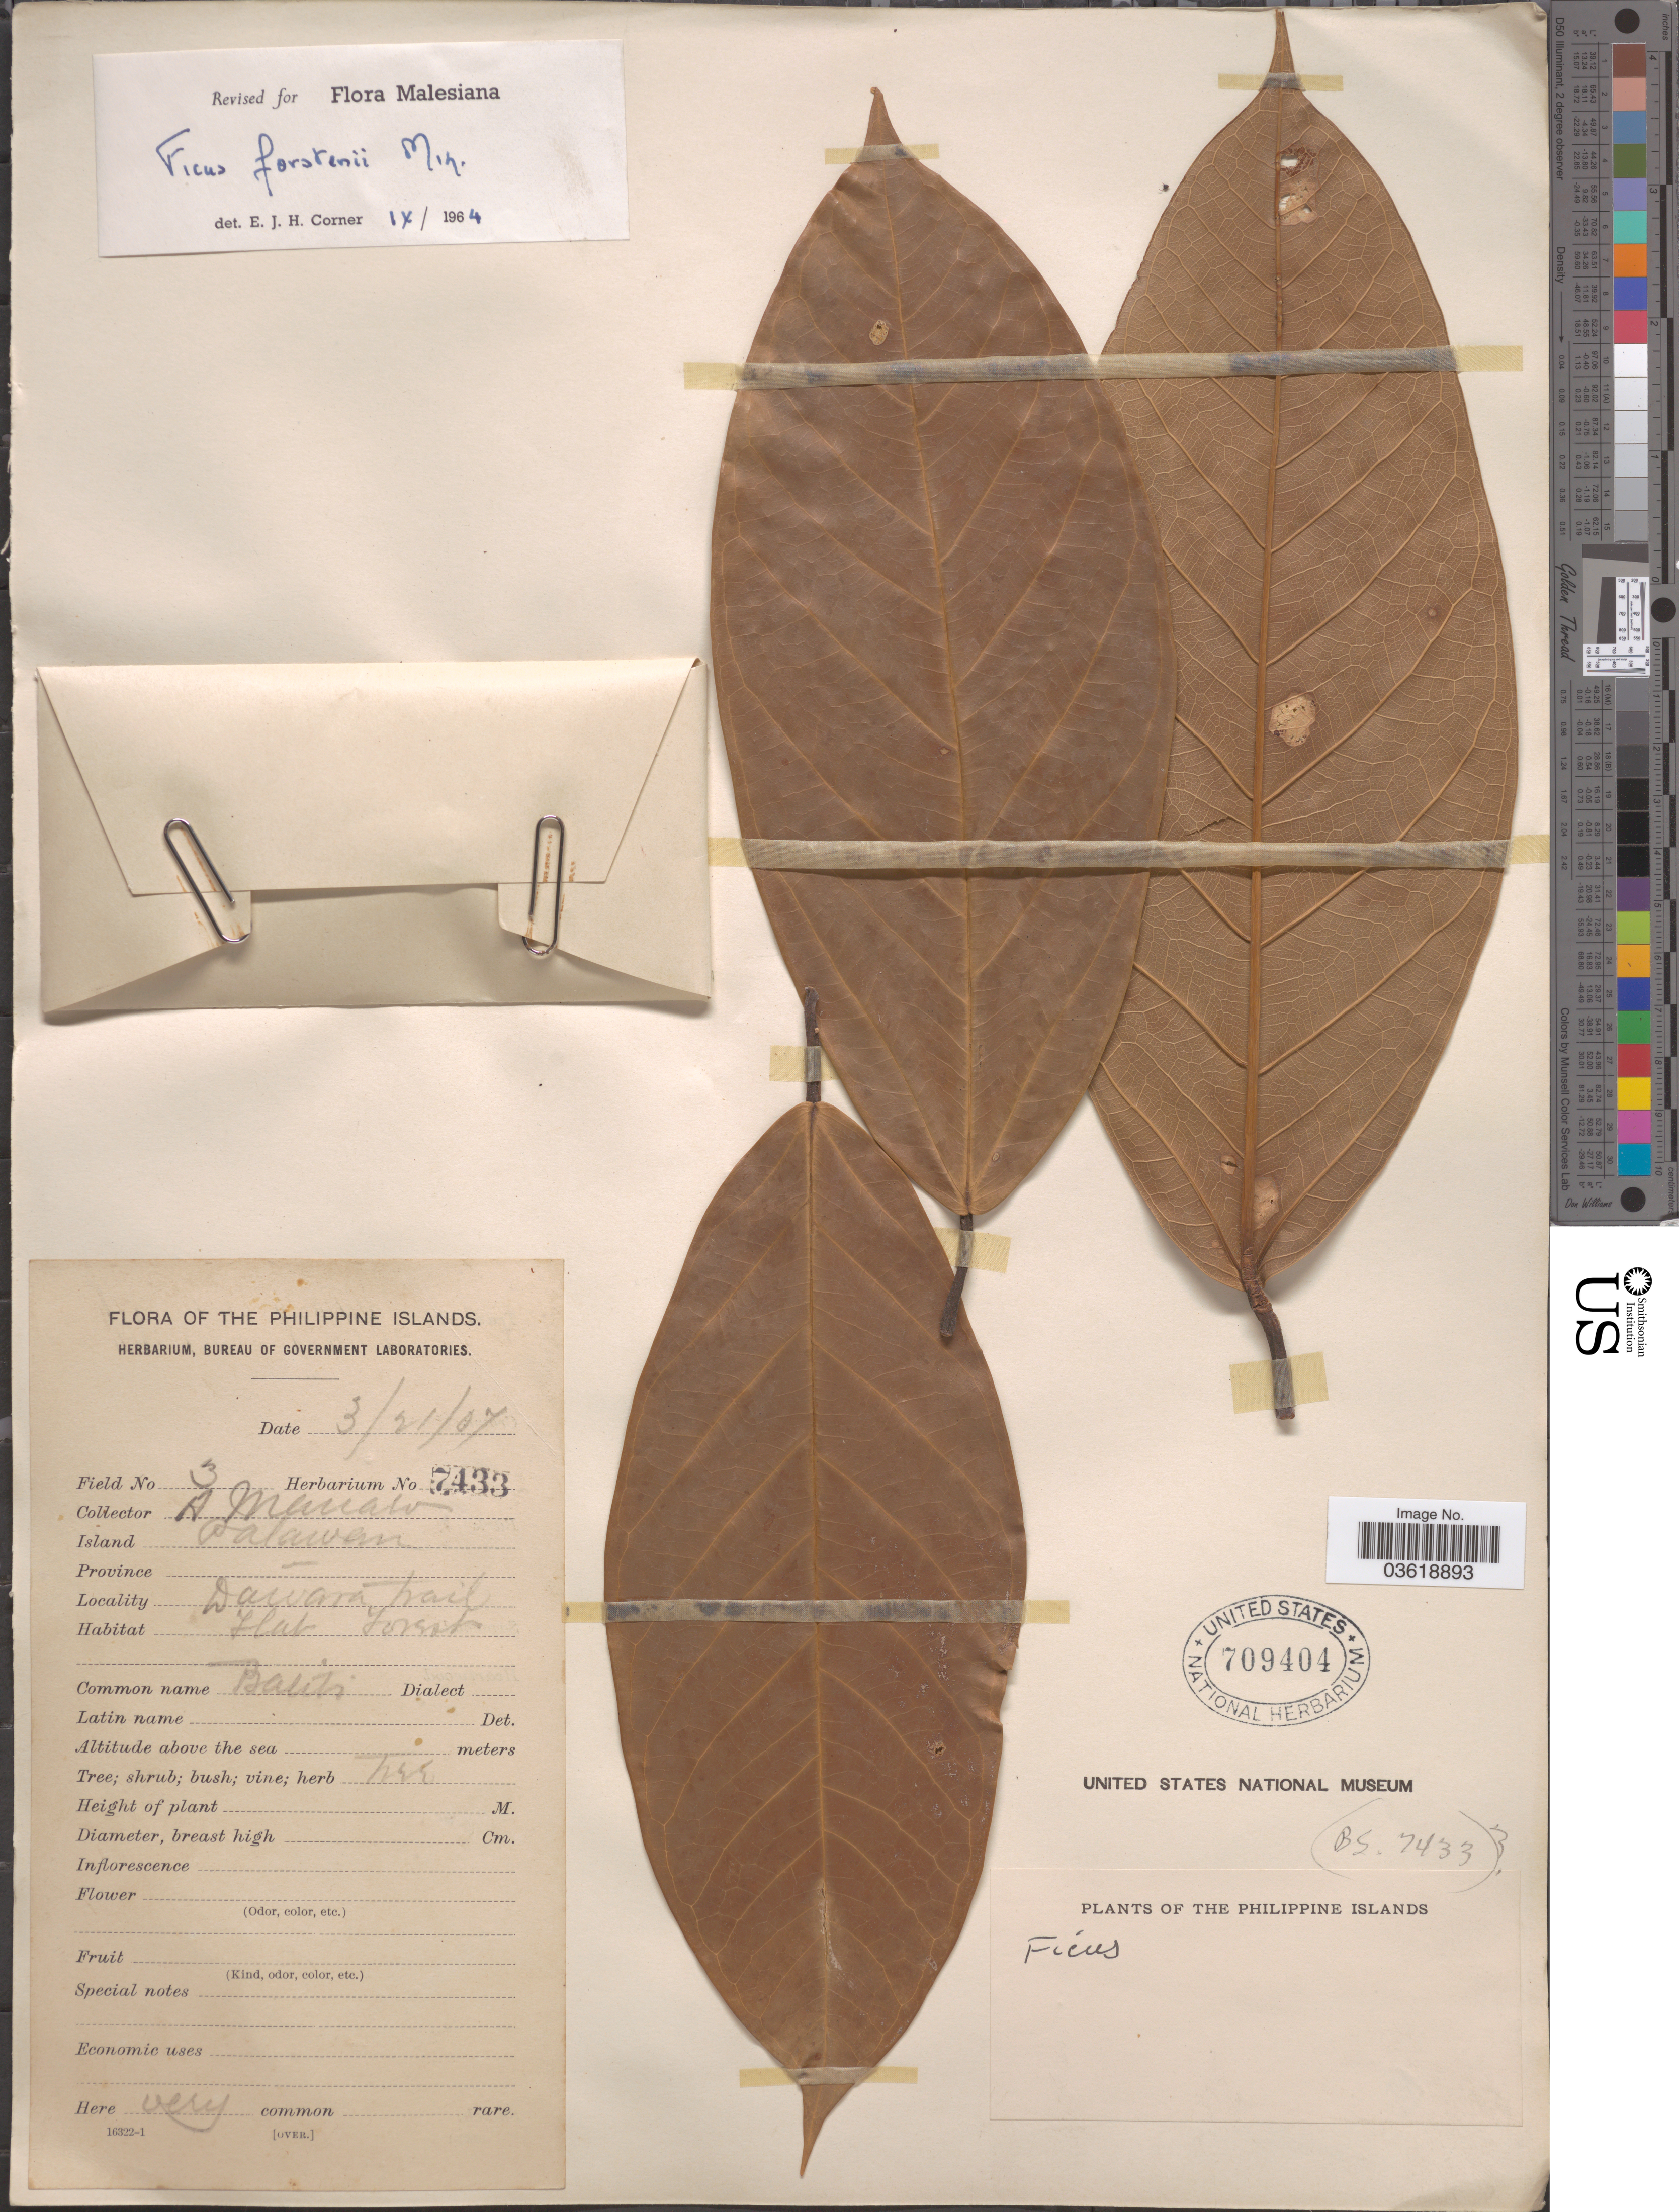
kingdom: Plantae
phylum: Tracheophyta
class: Magnoliopsida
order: Rosales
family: Moraceae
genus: Ficus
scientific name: Ficus forstenii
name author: Miq.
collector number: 3/7433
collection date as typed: Transcribed d/m/y: 21/3/7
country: Philippines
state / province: Mimaropa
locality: Island Palawan. Dawārā trail.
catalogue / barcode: US 709404